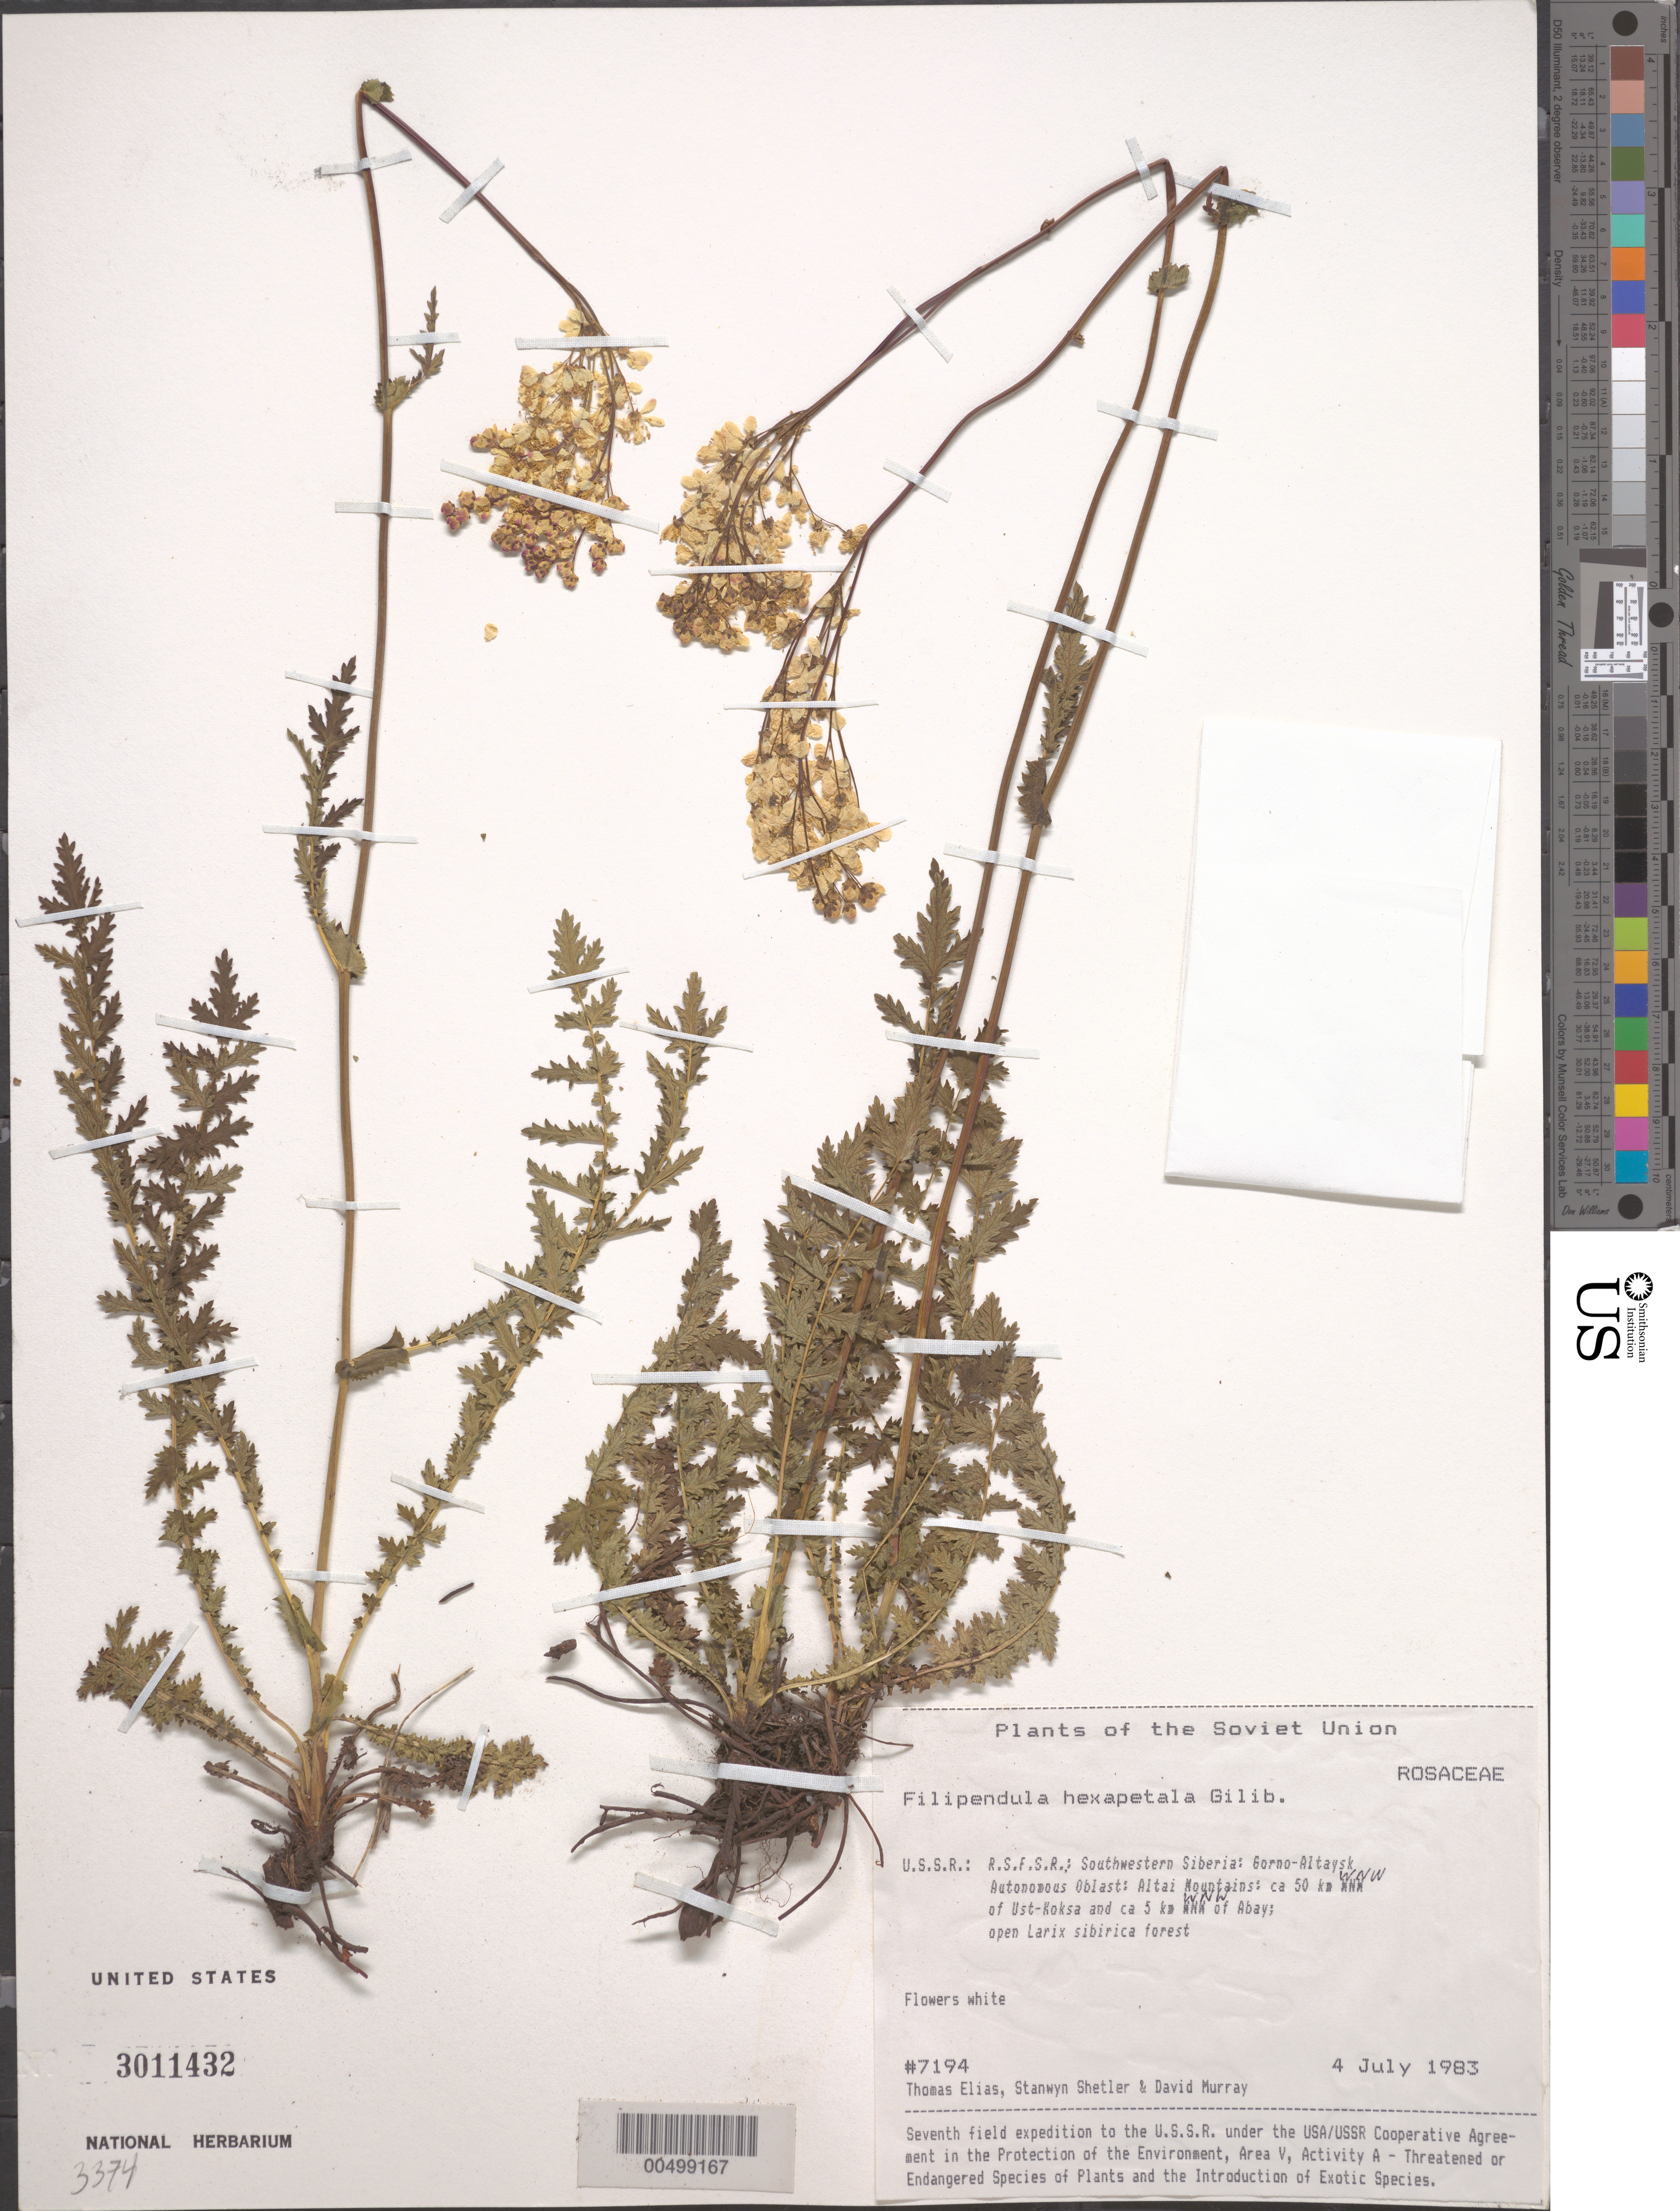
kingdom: Plantae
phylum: Tracheophyta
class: Magnoliopsida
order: Rosales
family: Rosaceae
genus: Filipendula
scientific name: Filipendula hexapetala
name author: Gilib.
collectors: T. Elias, S. Shetler & D. F. Murray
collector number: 7194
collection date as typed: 04 Jul 1983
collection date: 1983-07-04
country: Russian Federation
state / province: Altai Republic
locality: Altai Mountains, ca. 50 km WNW of Ust-Koksa and ca. 5 km WNW of Abay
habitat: open Larix sibirica forest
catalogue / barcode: US 3011432